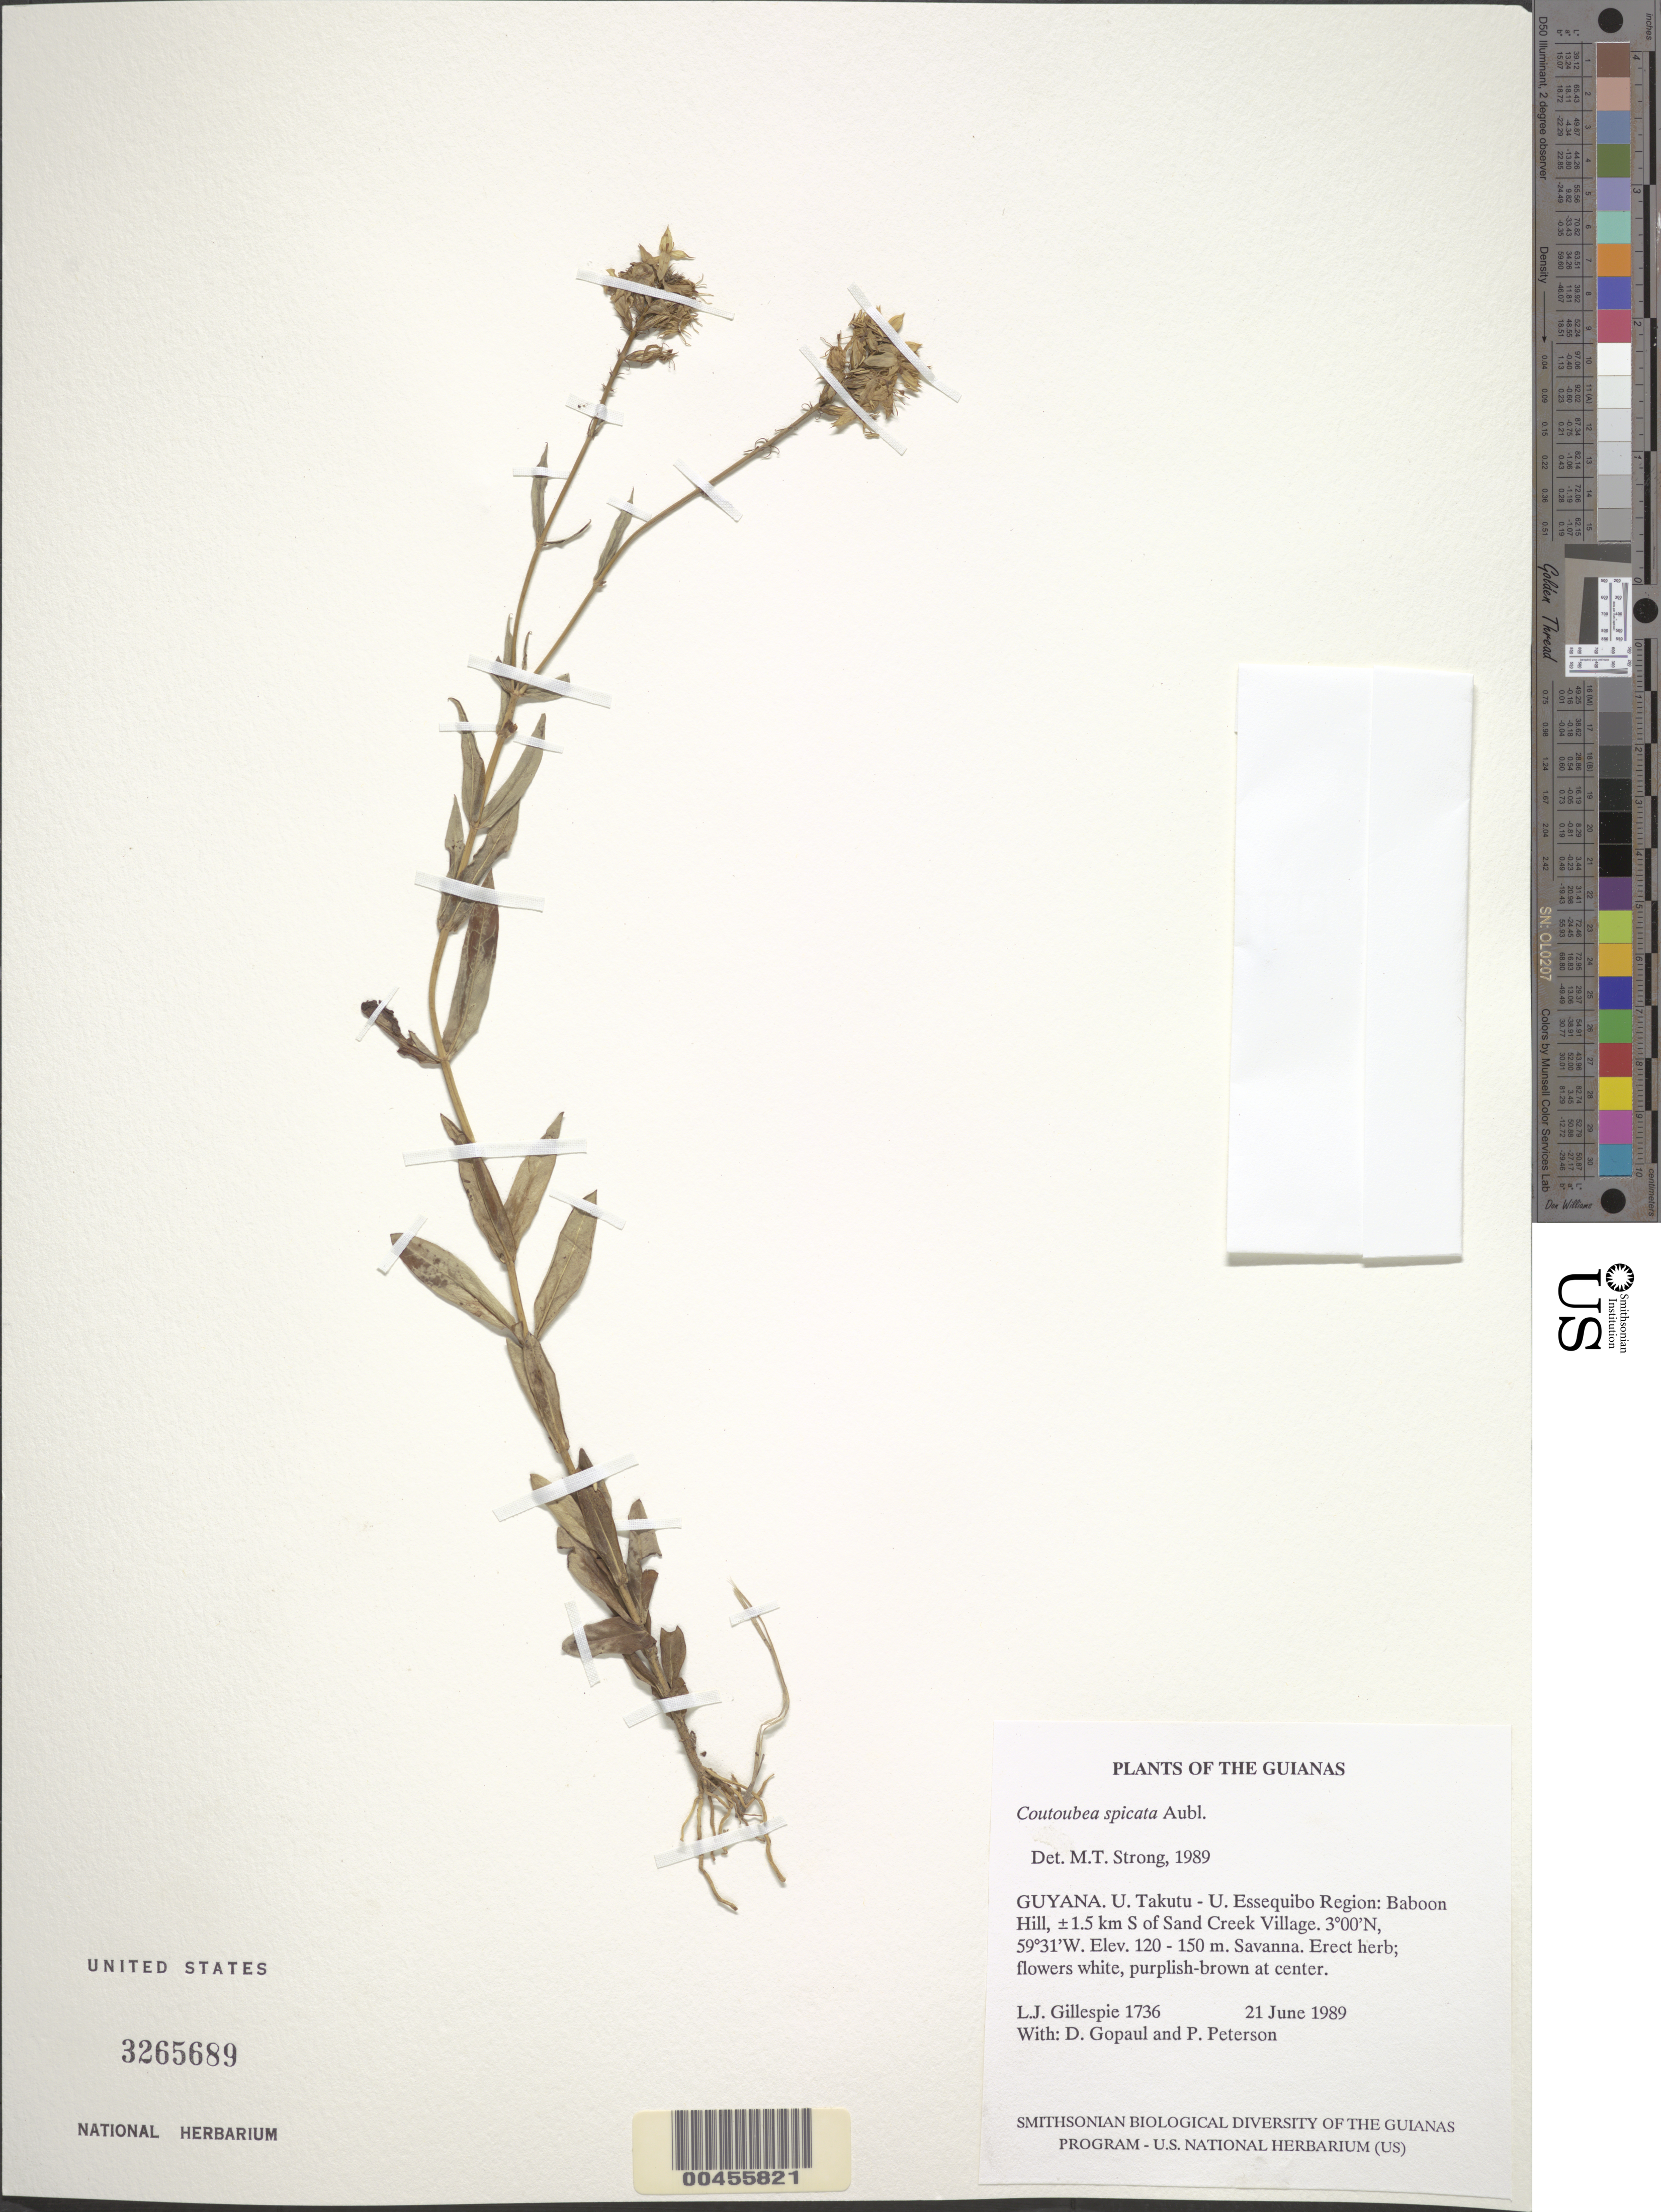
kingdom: Plantae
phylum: Tracheophyta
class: Magnoliopsida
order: Gentianales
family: Gentianaceae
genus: Coutoubea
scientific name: Coutoubea spicata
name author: Aubl.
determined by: Strong, M. T., (US), Smithsonian Institution - National Museum of Natural History (UNITED STATES)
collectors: L. J. Gillespie, D. Gopaul & P. M. Peterson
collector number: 1736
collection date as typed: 21 June 1989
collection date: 1989-06-21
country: Guyana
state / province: U. Takutu-U. Essequibo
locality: Baboon Hill, ±1.5 km S of Sand Creek Village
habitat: Savanna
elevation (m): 120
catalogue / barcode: US 3265689